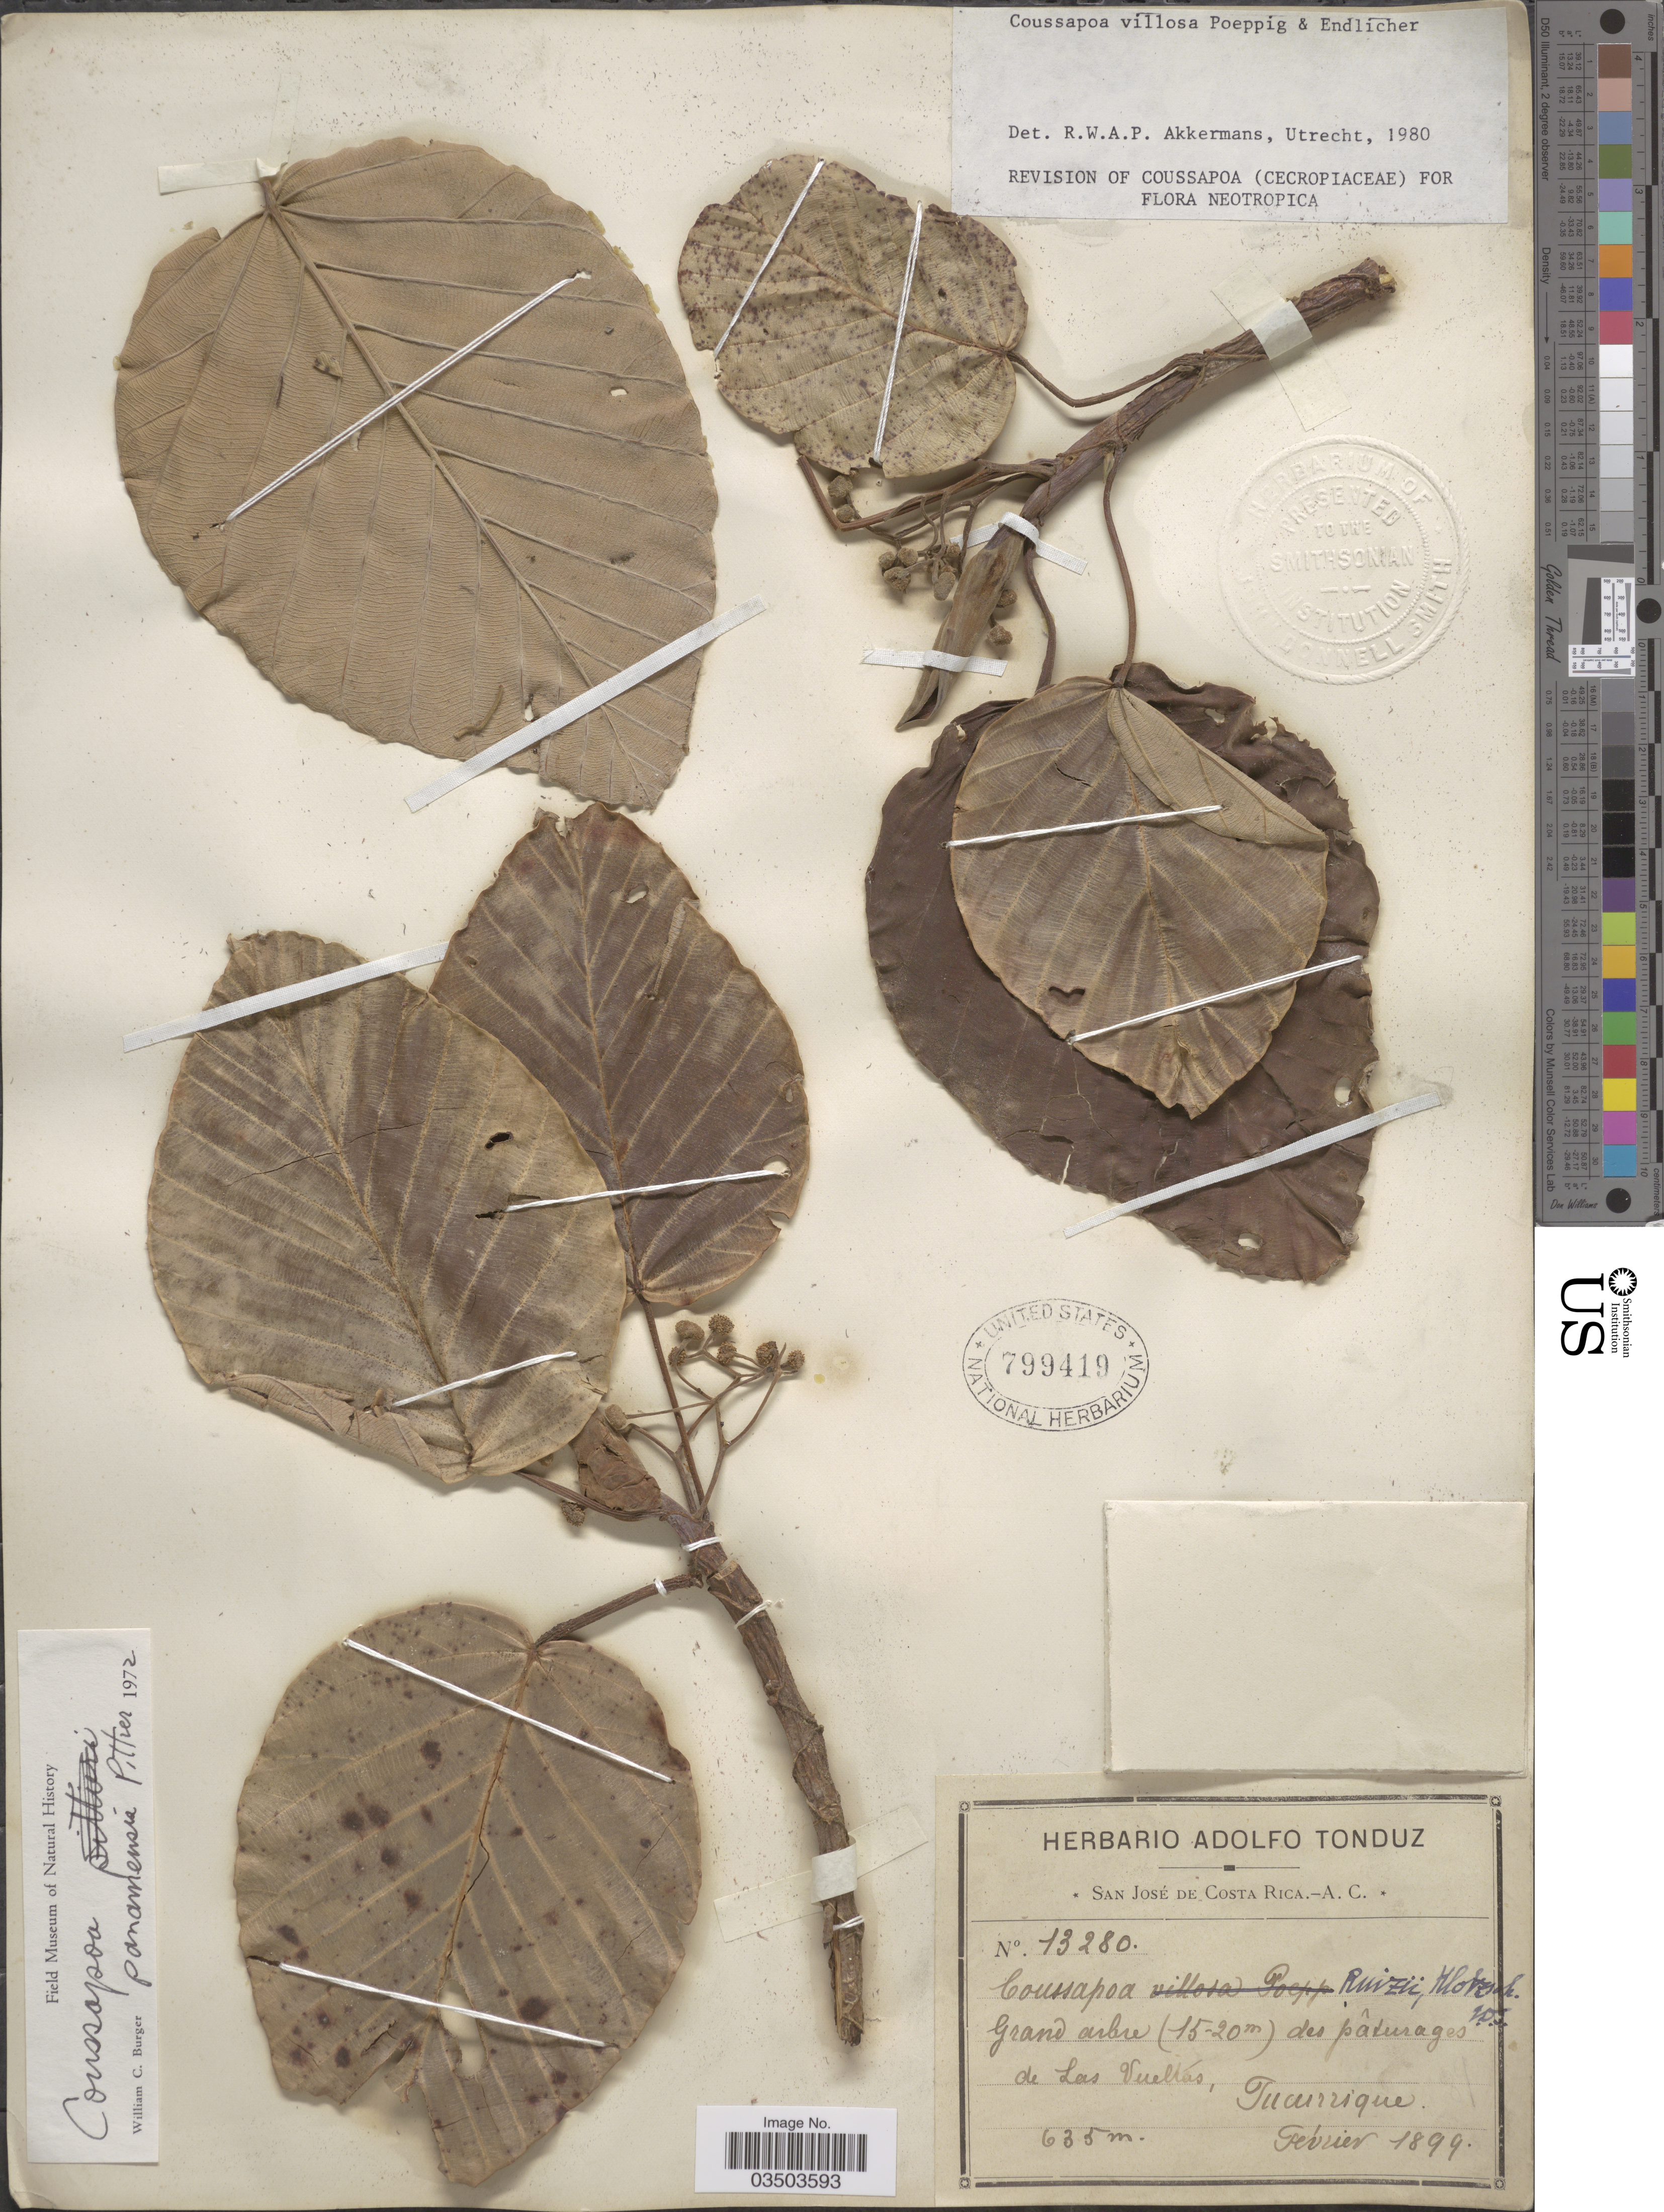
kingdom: Plantae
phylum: Tracheophyta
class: Magnoliopsida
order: Rosales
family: Urticaceae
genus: Coussapoa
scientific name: Coussapoa villosa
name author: Poepp. & Endl.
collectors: ex Herb. Adolfo Tonduz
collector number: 13280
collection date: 1899-02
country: Costa Rica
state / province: San José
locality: Las Vueltas, Tucurrique.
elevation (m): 635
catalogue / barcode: US 799419